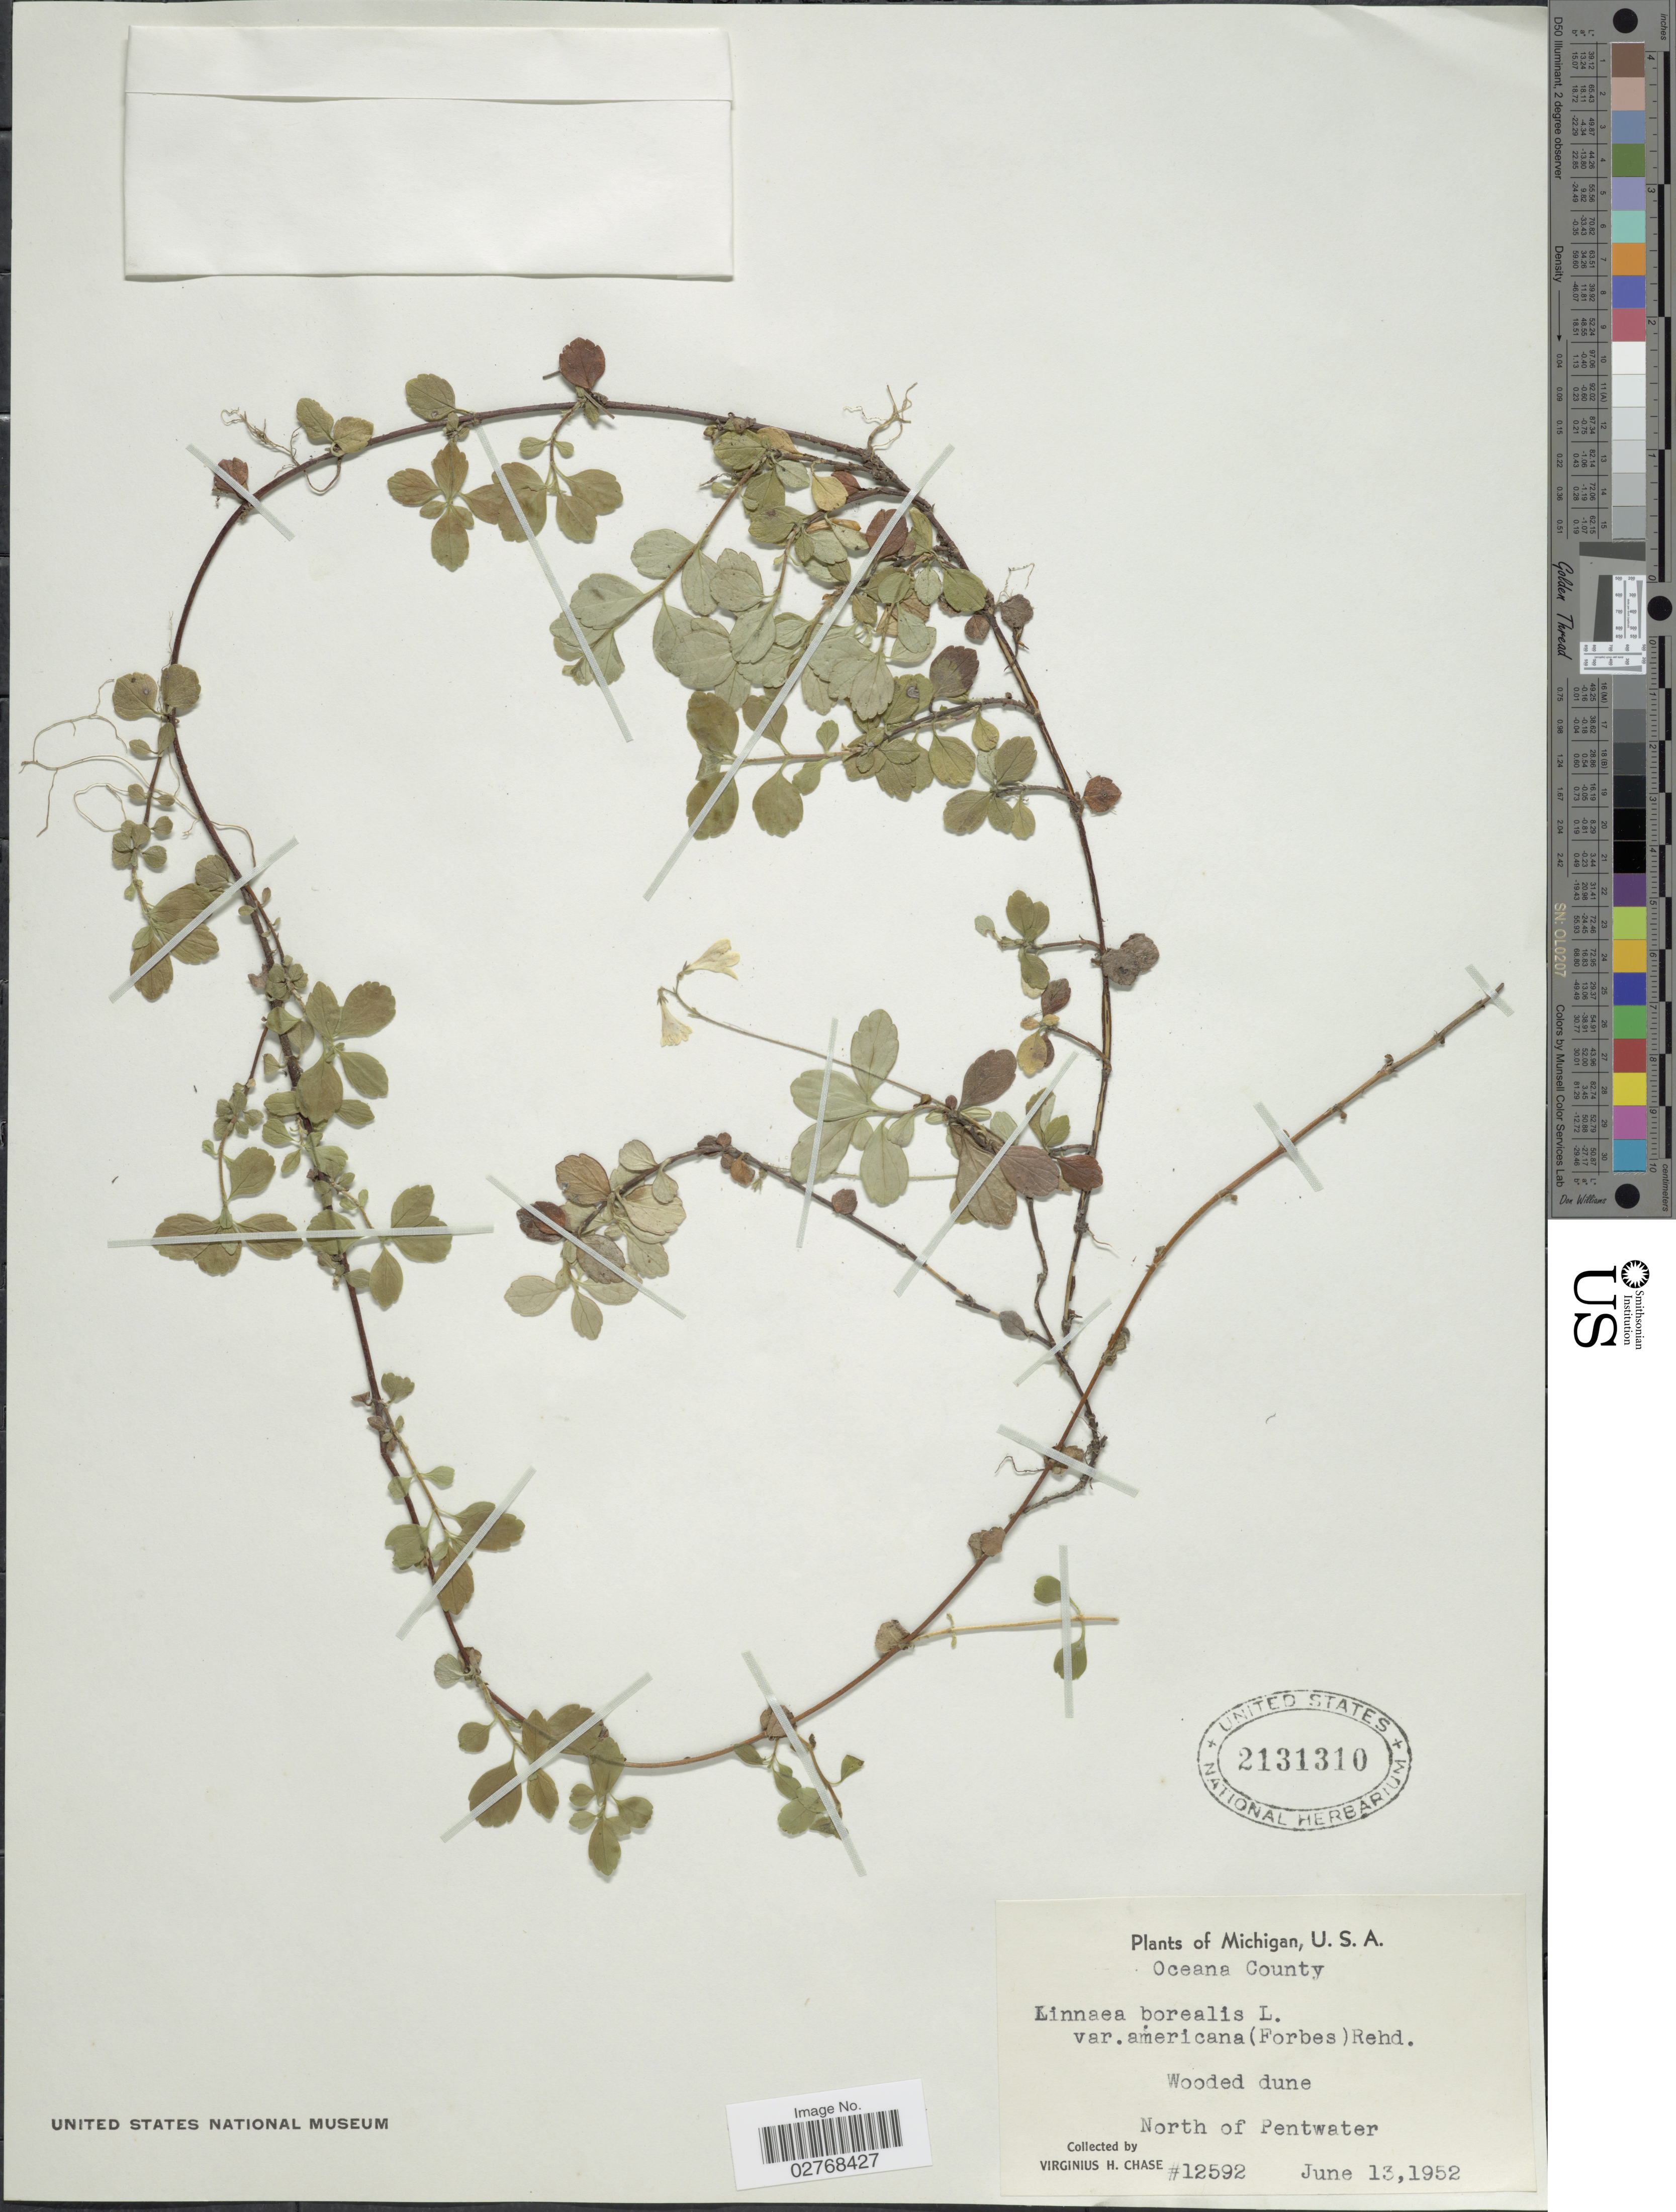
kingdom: Plantae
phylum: Tracheophyta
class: Magnoliopsida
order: Dipsacales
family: Caprifoliaceae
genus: Linnaea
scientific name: Linnaea borealis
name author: L.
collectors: V. H. Chase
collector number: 12592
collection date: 1952-06-13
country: United States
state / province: Michigan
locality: Oceana County. North of Pentwater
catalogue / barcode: US 2131310